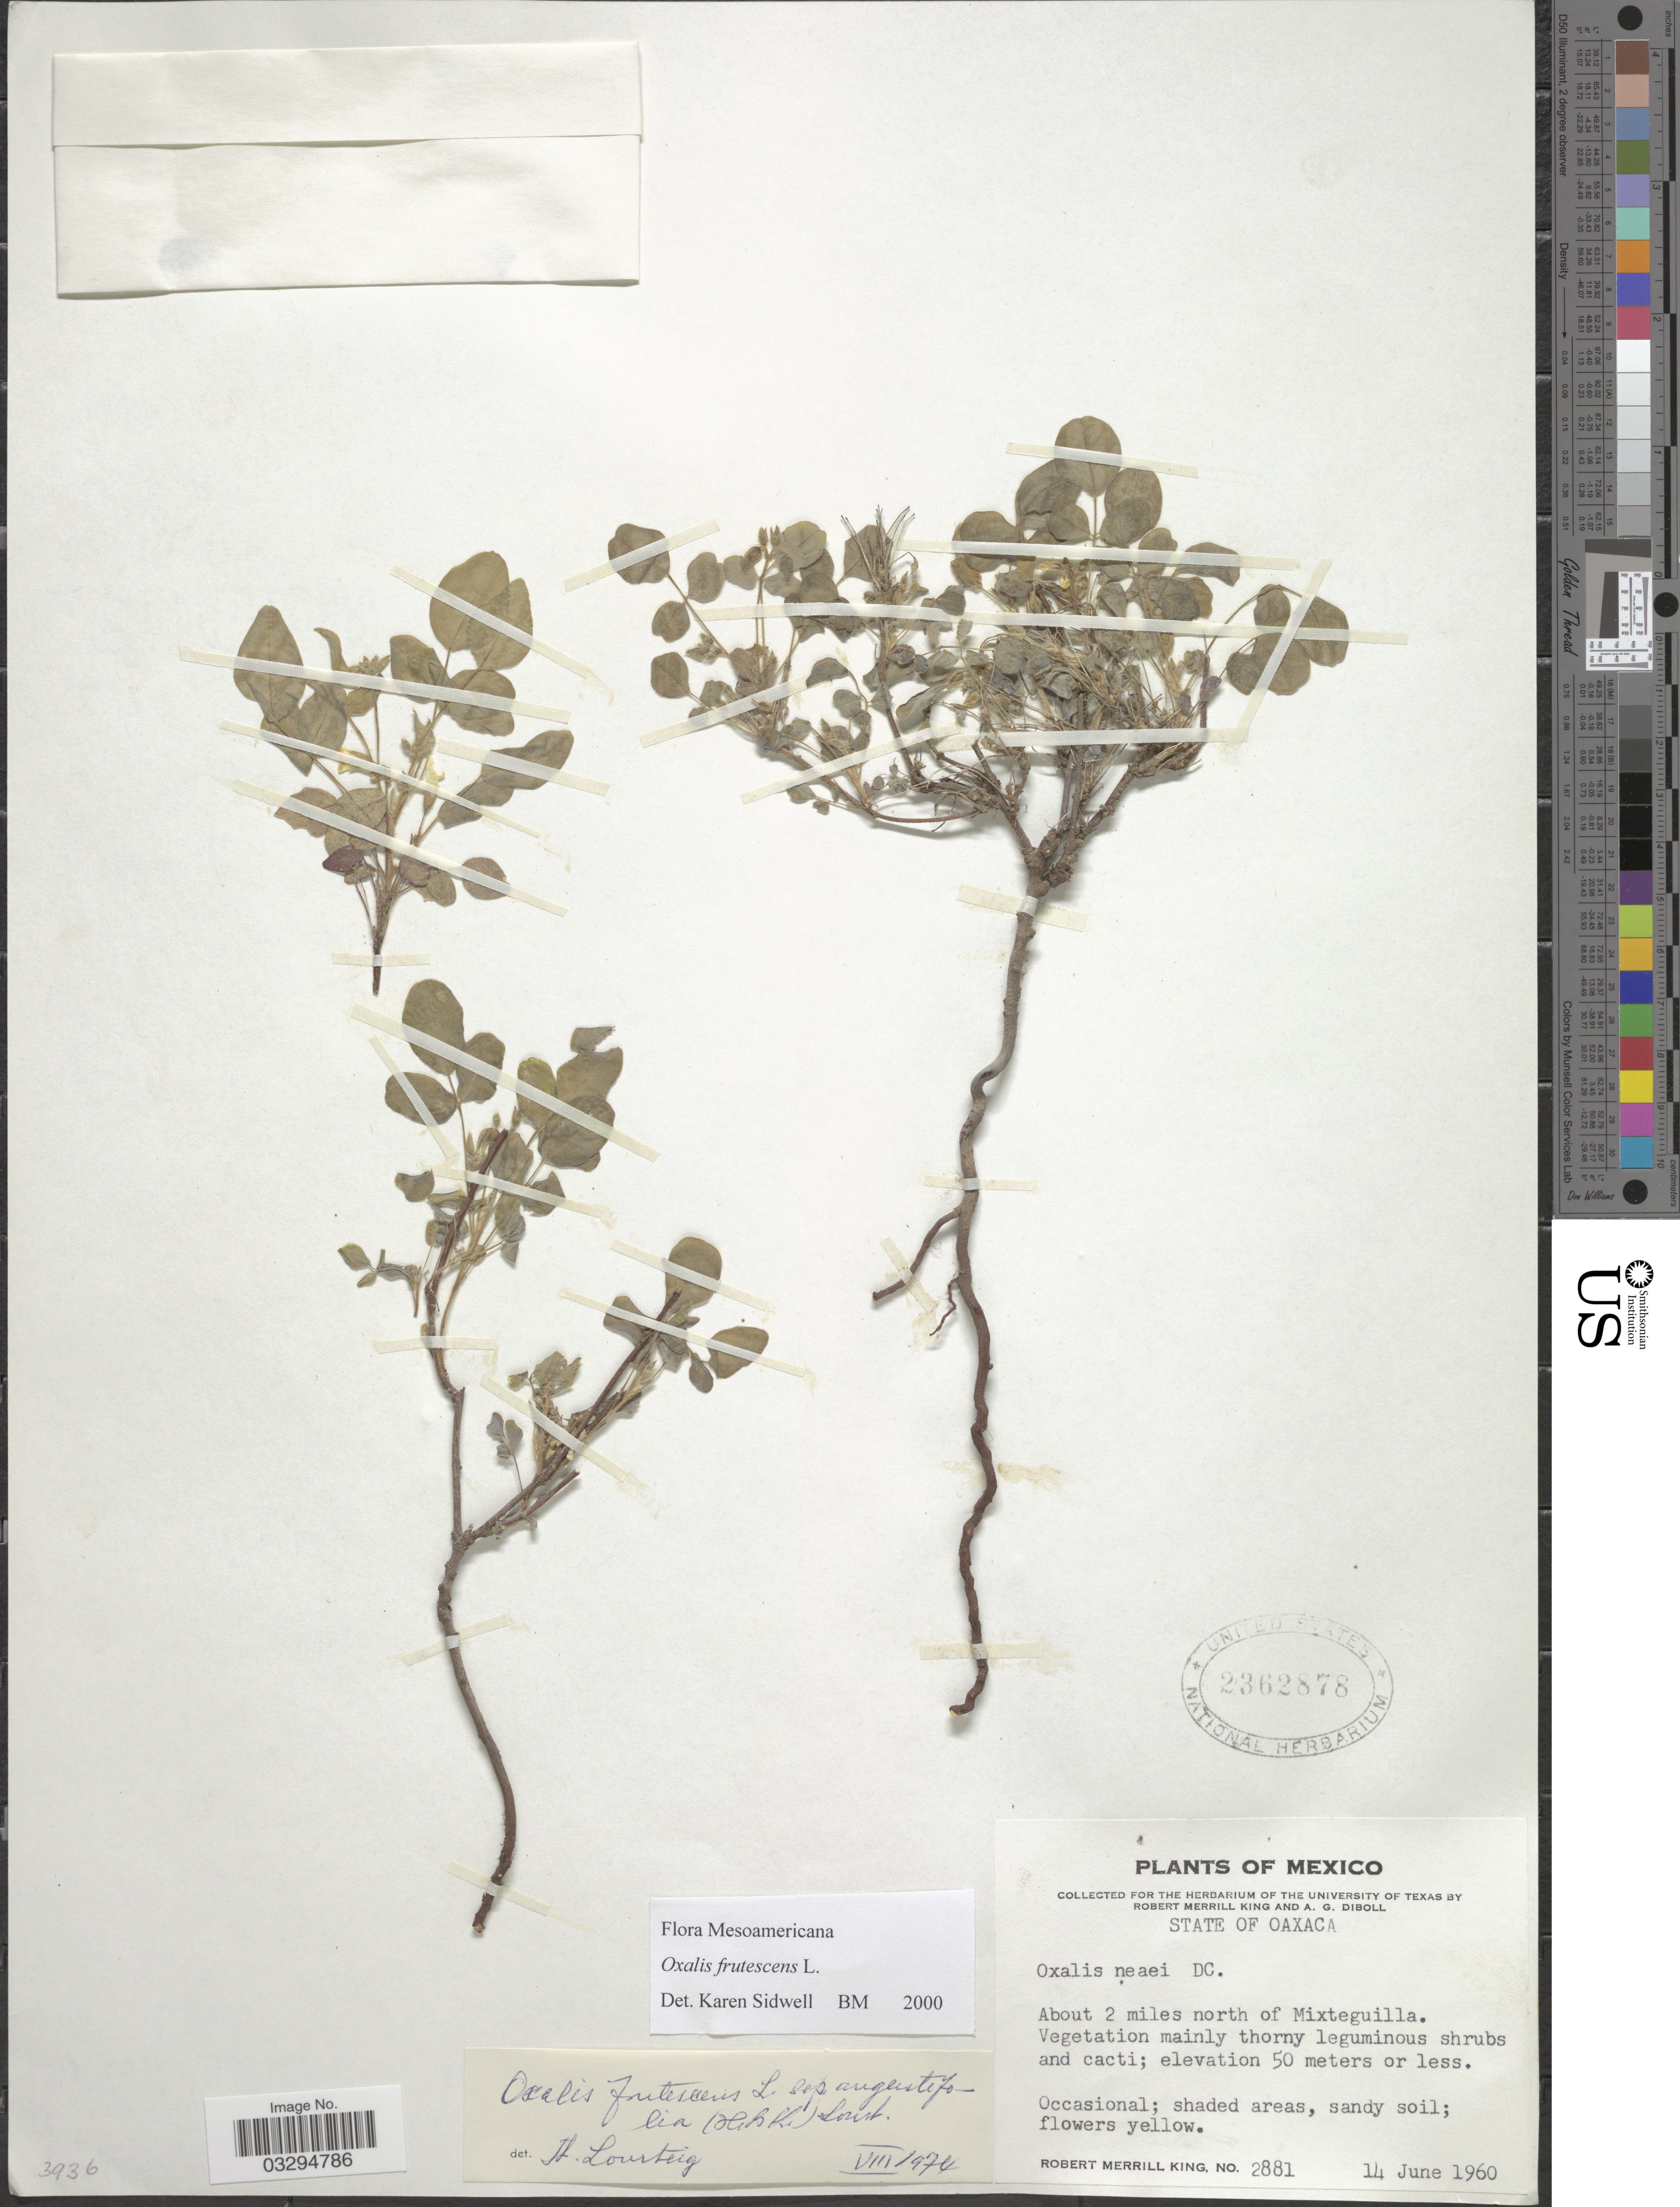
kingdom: Plantae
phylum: Tracheophyta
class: Magnoliopsida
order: Oxalidales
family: Oxalidaceae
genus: Oxalis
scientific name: Oxalis frutescens subsp. angustifolia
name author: (Kunth) Lourteig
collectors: R. M. King & A. Diboll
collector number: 2881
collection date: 1960-06-14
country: Mexico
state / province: Oaxaca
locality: About 2 miles north of Mixteguilla.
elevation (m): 50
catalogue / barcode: US 2382878